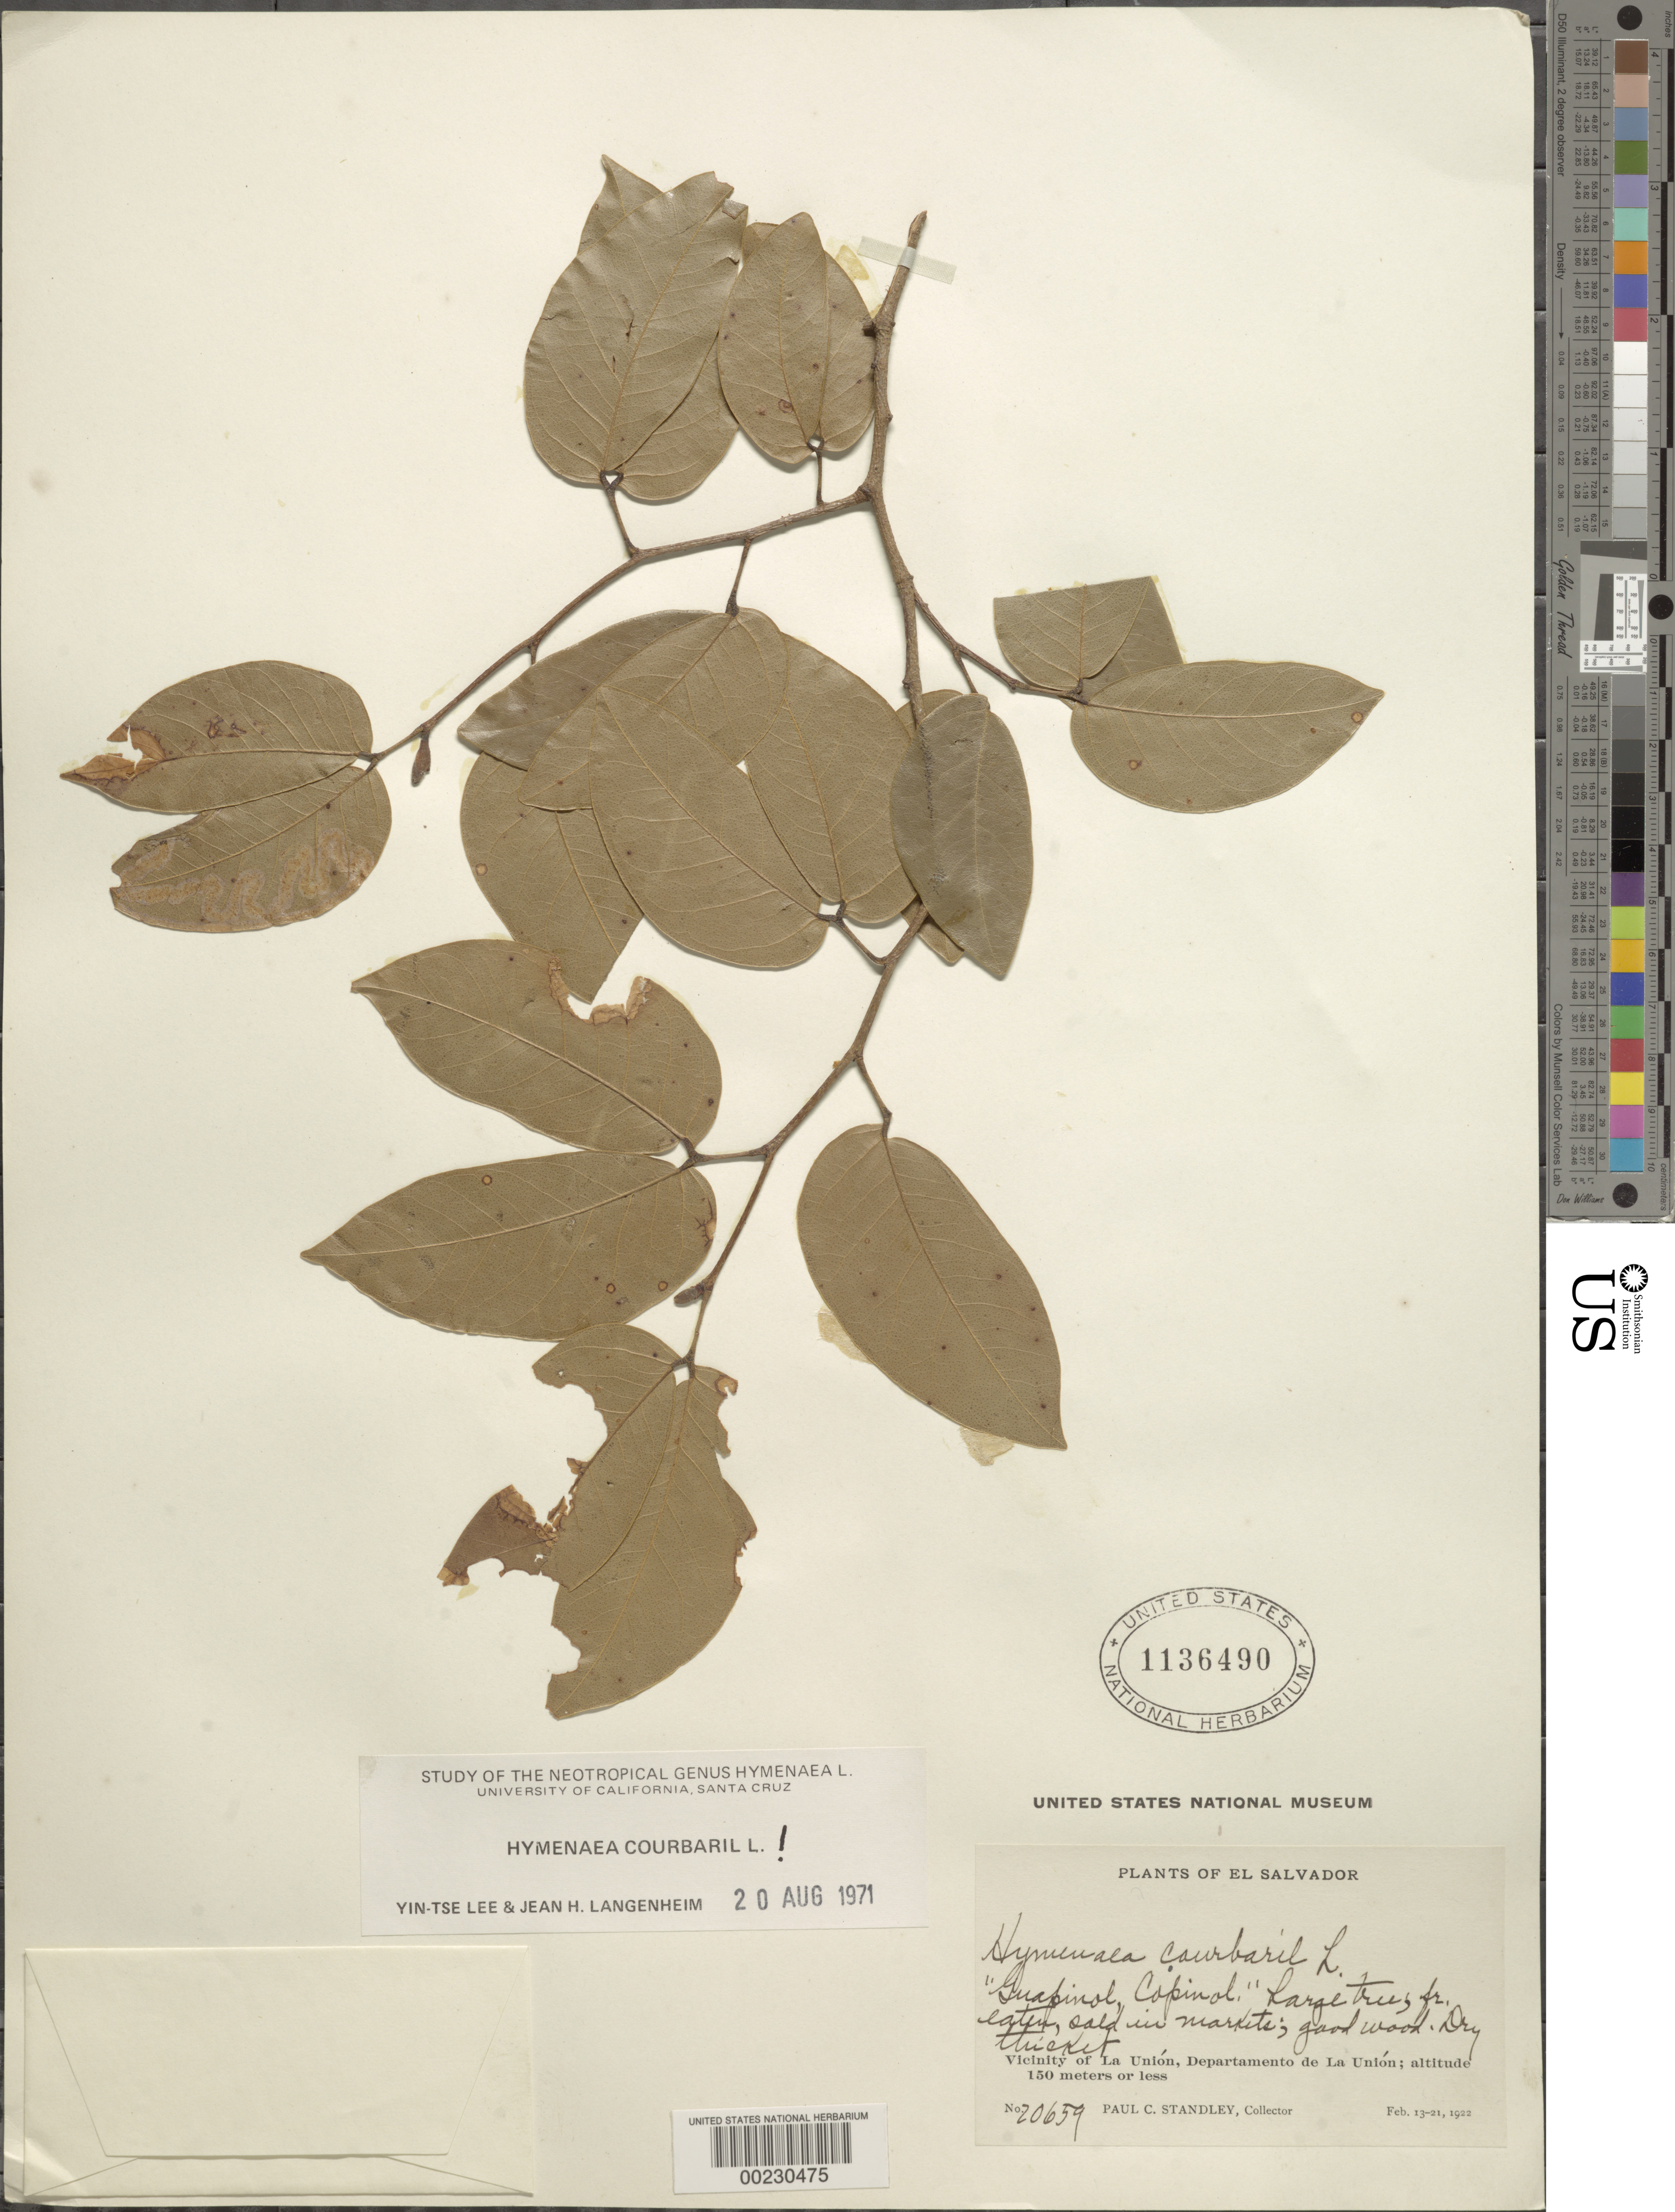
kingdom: Plantae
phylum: Tracheophyta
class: Magnoliopsida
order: Fabales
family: Fabaceae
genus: Hymenaea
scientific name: Hymenaea courbaril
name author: L.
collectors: P. C. Standley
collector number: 20659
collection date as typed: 13 Feb 1922 to 21 Feb 1922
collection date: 1922-02-13/1922-02-21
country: El Salvador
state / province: La Unión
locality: Vicinity of la union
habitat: Dry thicket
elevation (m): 350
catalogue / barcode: US 1136490